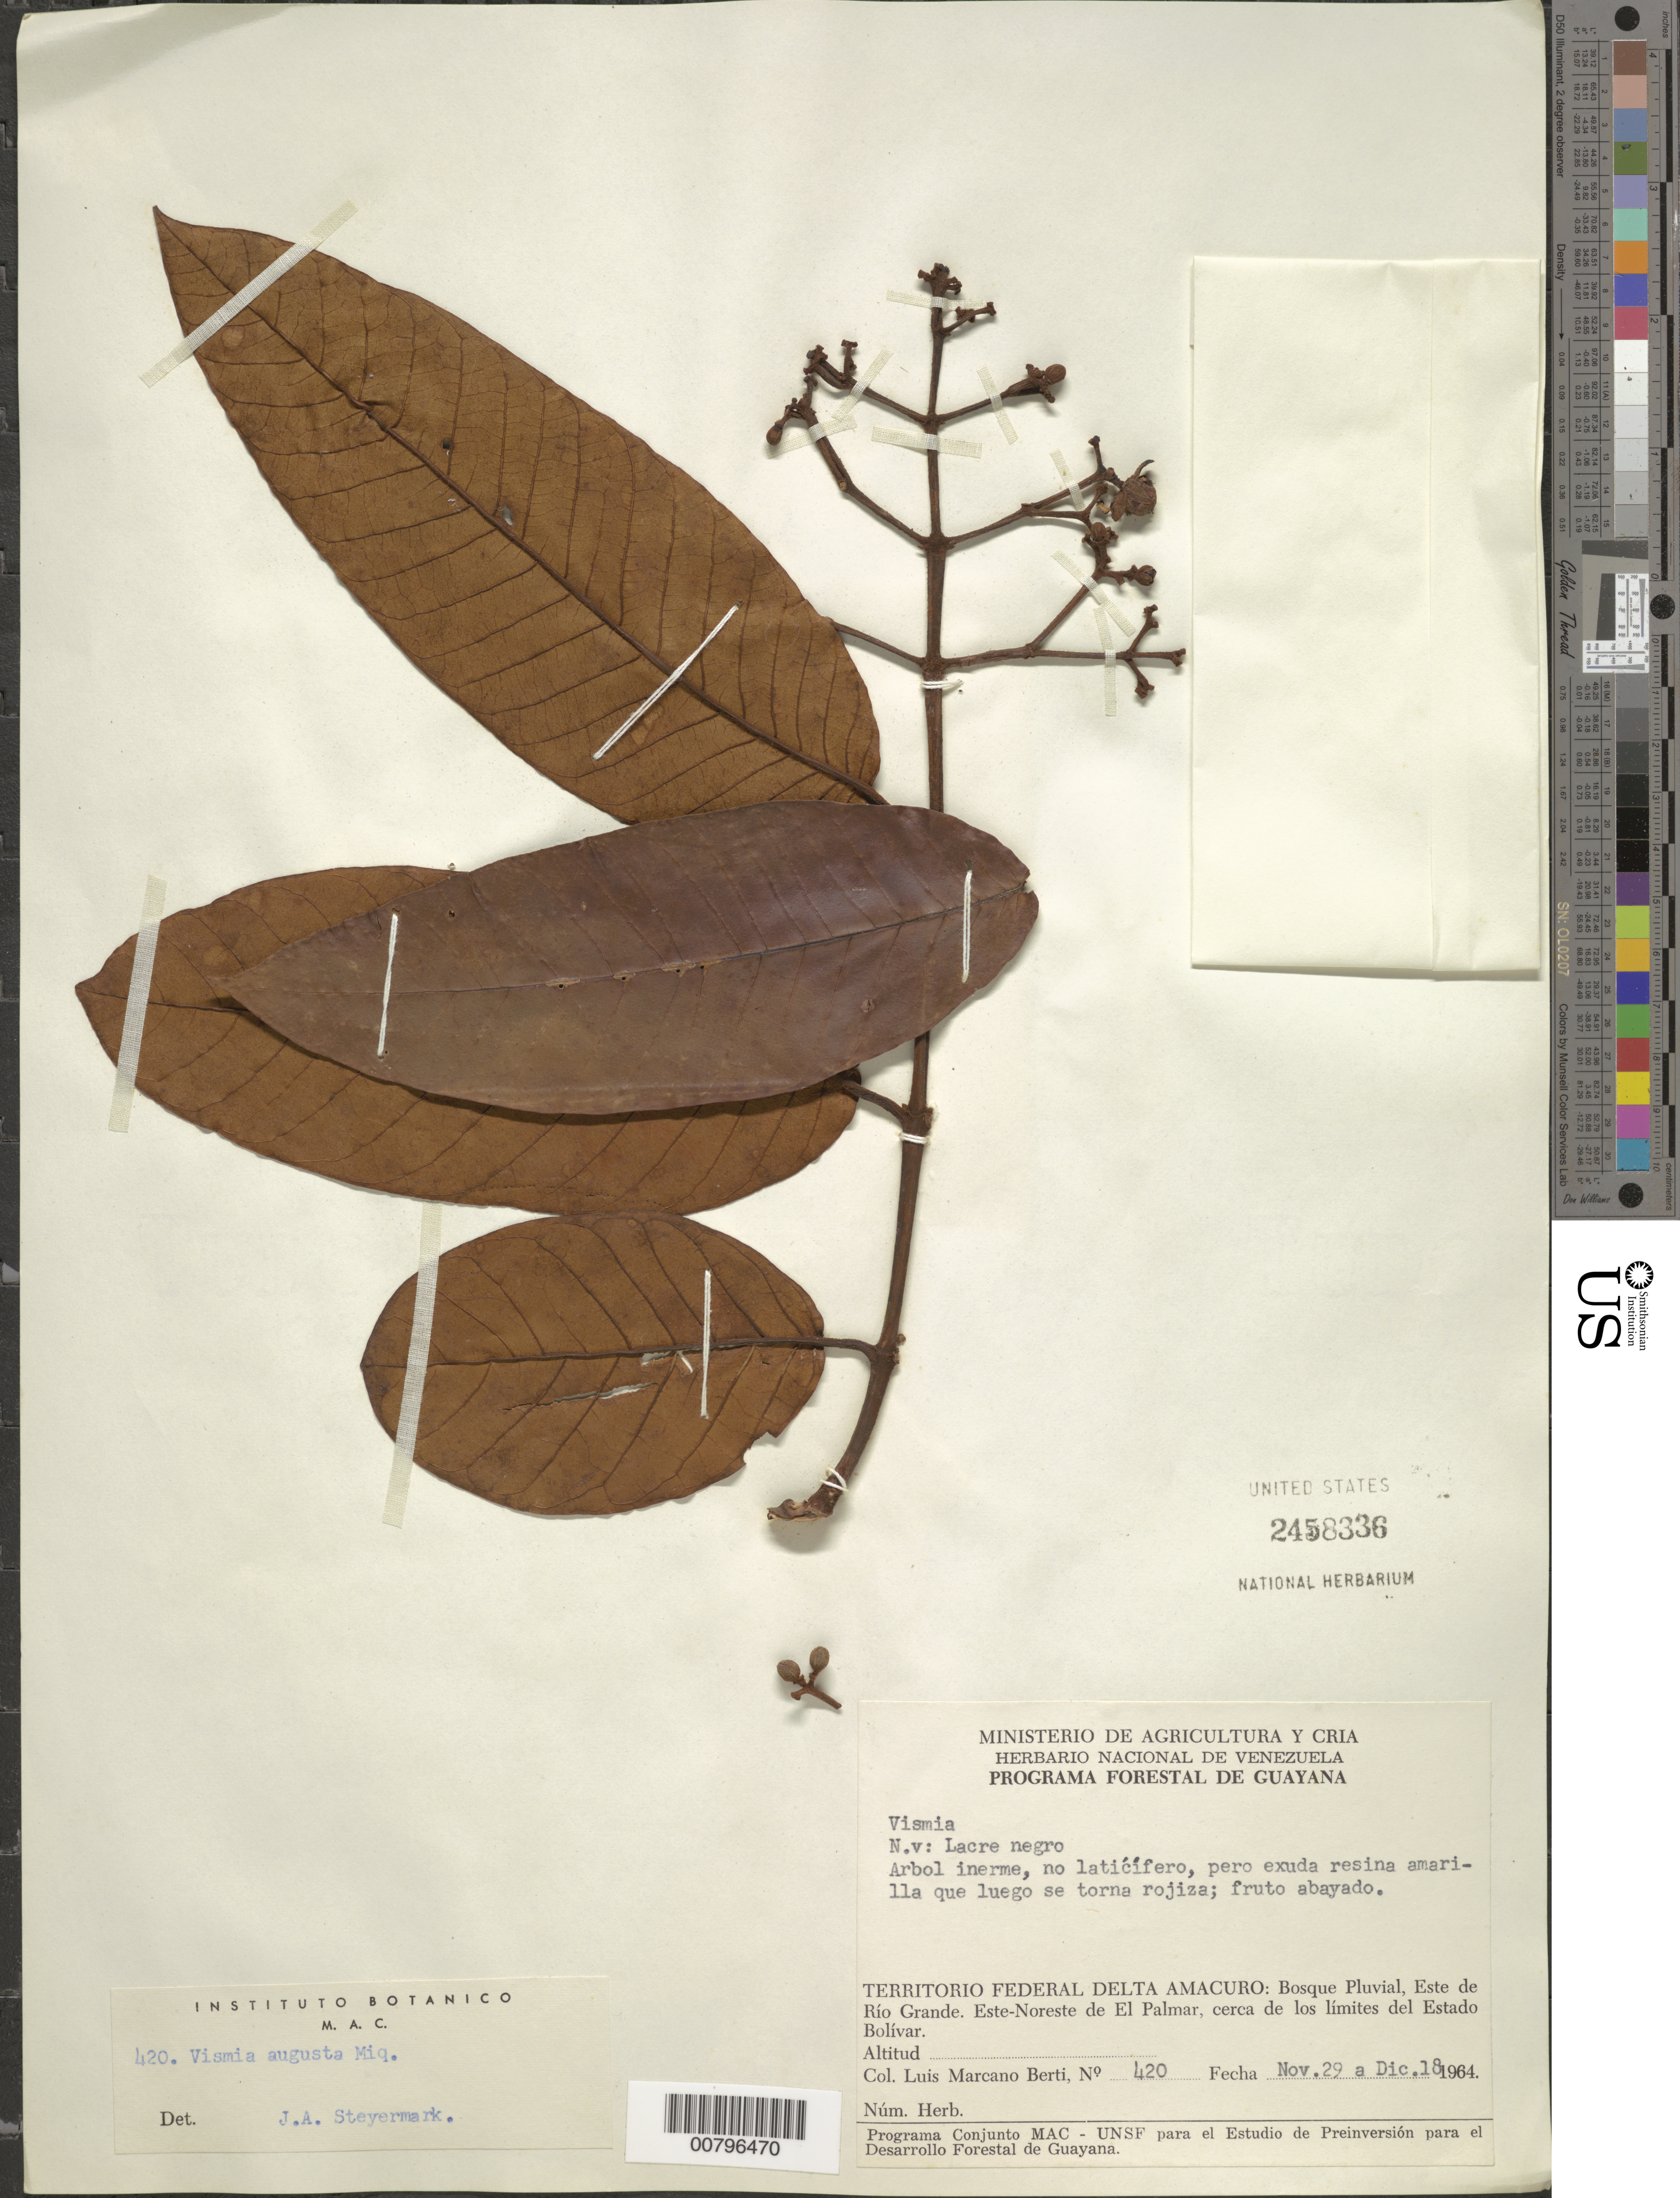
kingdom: Plantae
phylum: Tracheophyta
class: Magnoliopsida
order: Malpighiales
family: Hypericaceae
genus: Vismia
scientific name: Vismia angusta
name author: Miq.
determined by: Steyermark, Julian A., (VEN)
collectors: L. Marcano-Berti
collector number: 420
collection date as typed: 29-Nov-64 to 18-Dec-64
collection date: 1964-11-29/1964-12-18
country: Venezuela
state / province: Delta Amacuro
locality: Este de Río Grande, ENE de El Palmar, cerca de los limites del Estado Bolívar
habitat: Bosque pluvial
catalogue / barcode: US 2458336